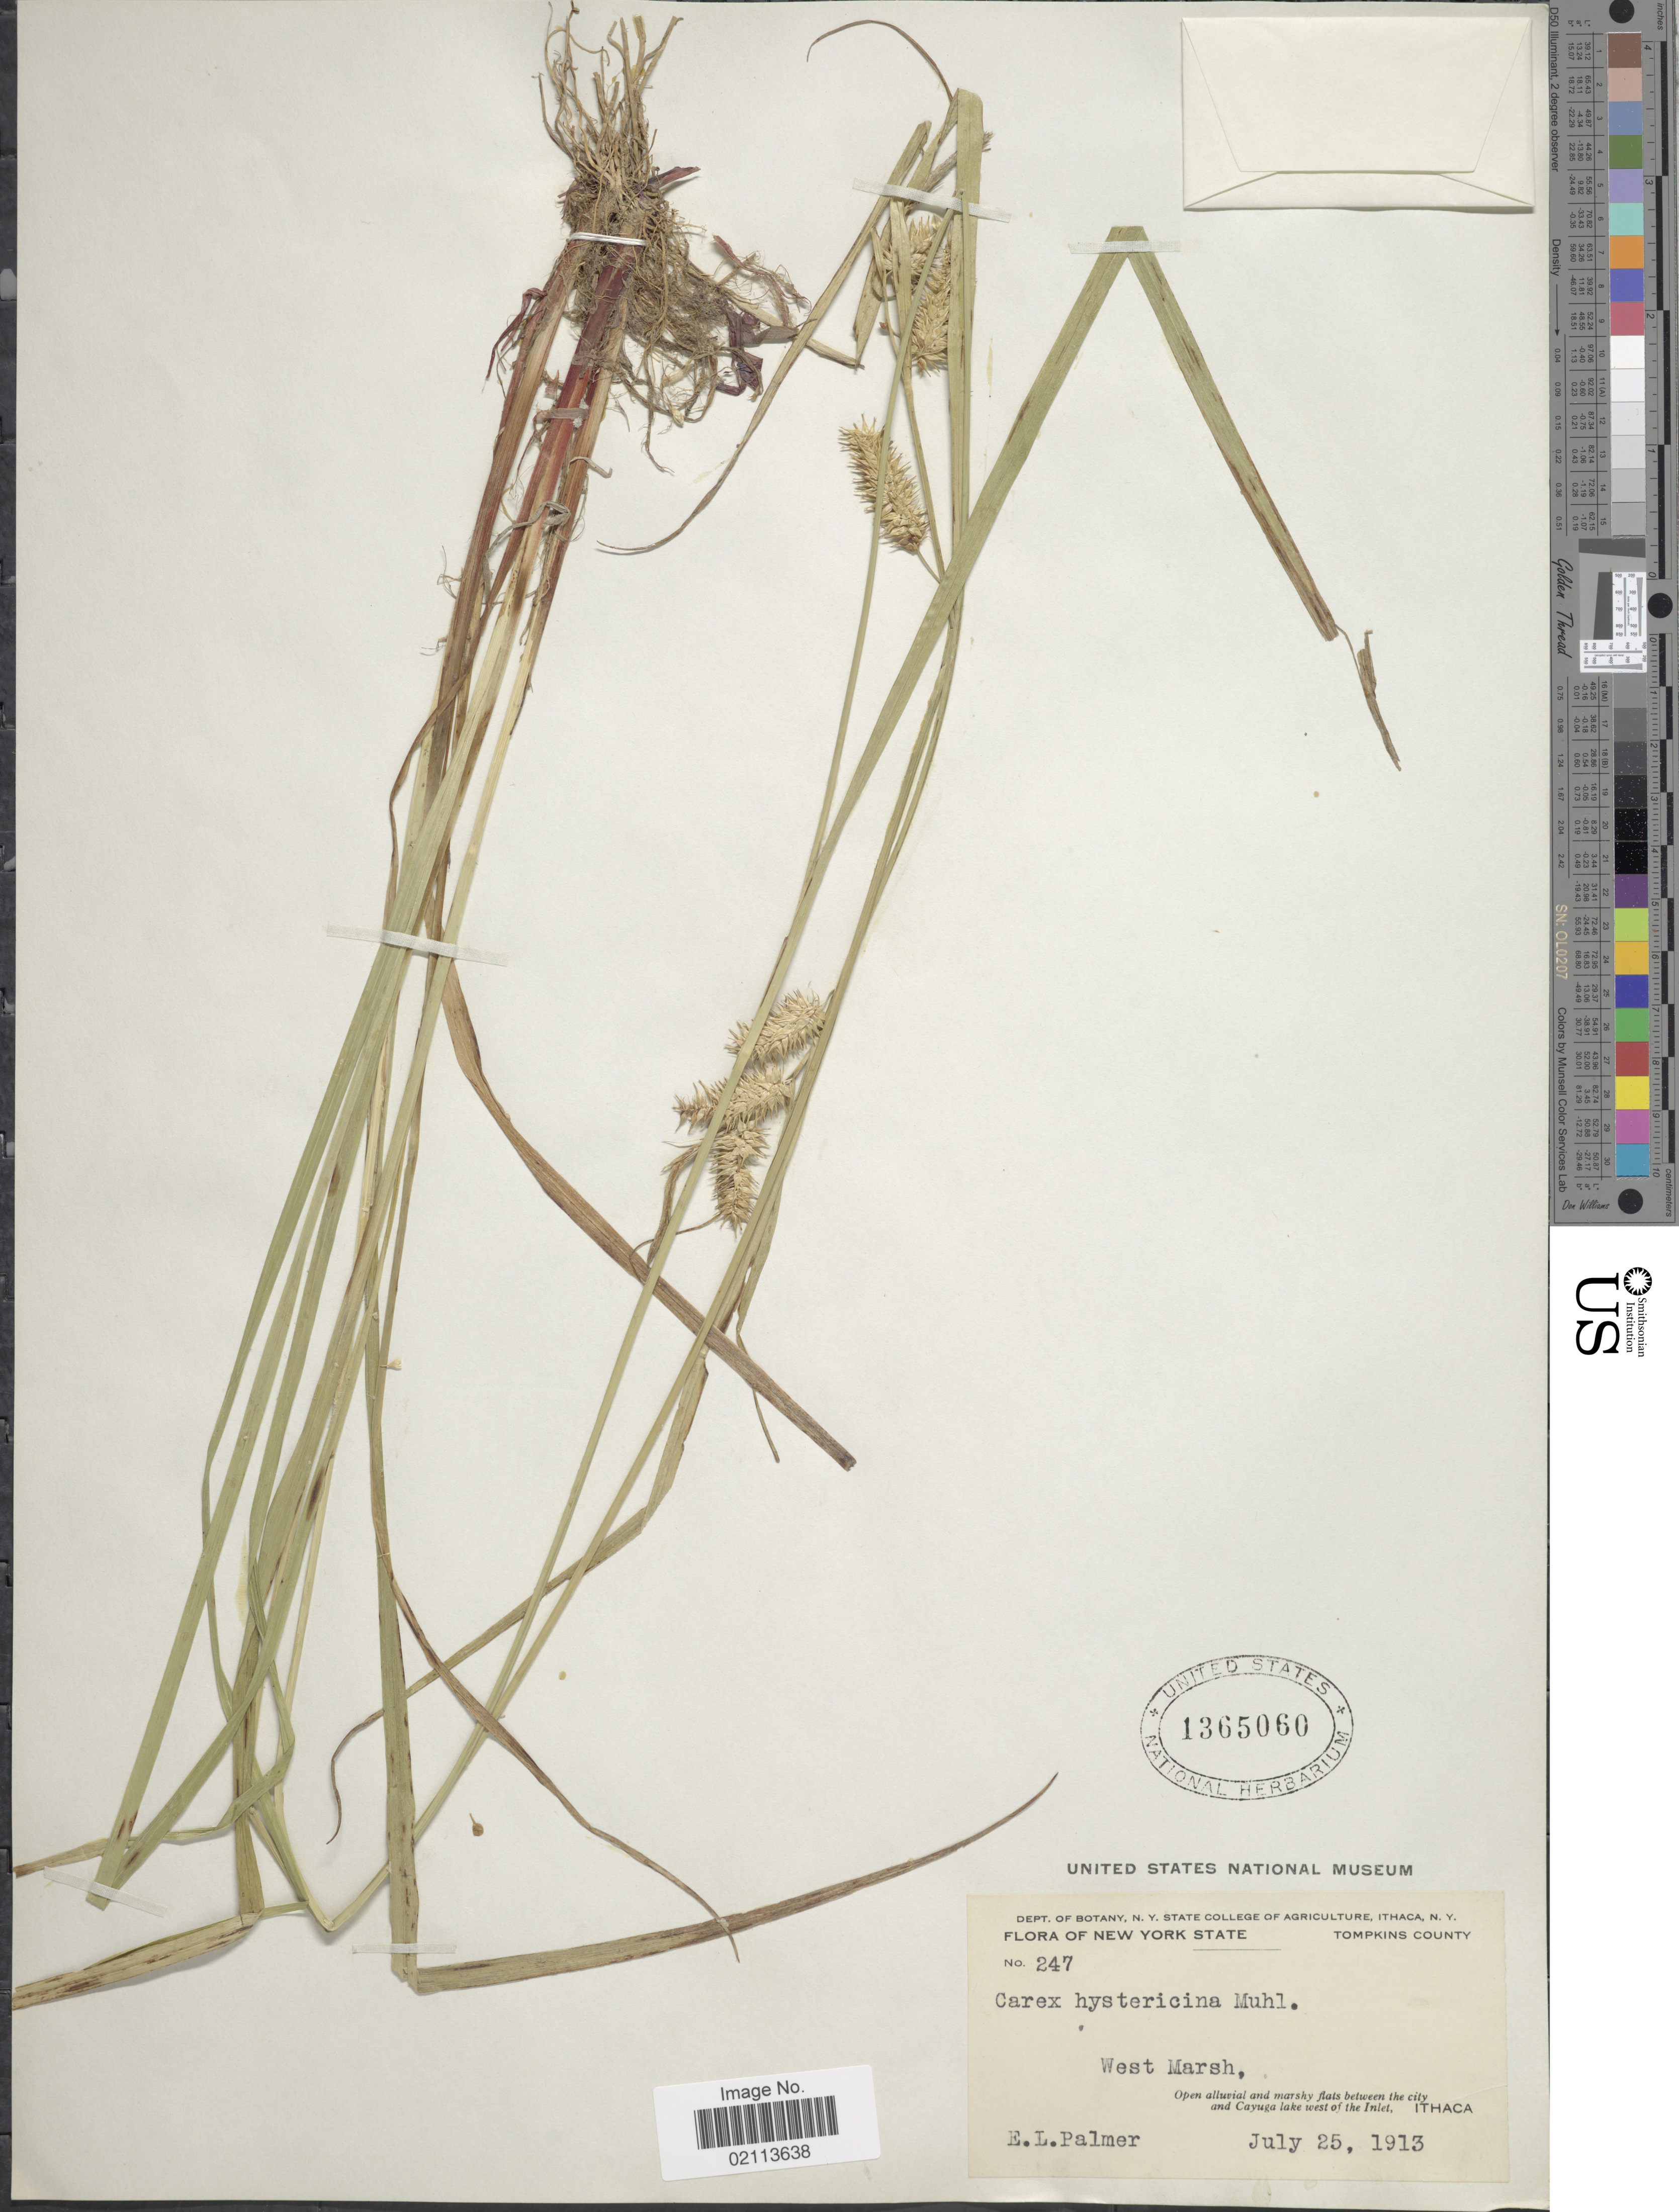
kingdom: Plantae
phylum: Tracheophyta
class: Liliopsida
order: Poales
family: Cyperaceae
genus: Carex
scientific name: Carex hystericina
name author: Muhl. ex Willd.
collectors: E. L. Palmer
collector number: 247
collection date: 1913-07-25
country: United States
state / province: New York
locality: Tompkins County, West Marsh, Open alluvial and marshy flats between the city and Cayuga lake west of the Inlet, Ithaca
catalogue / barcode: US 1365060